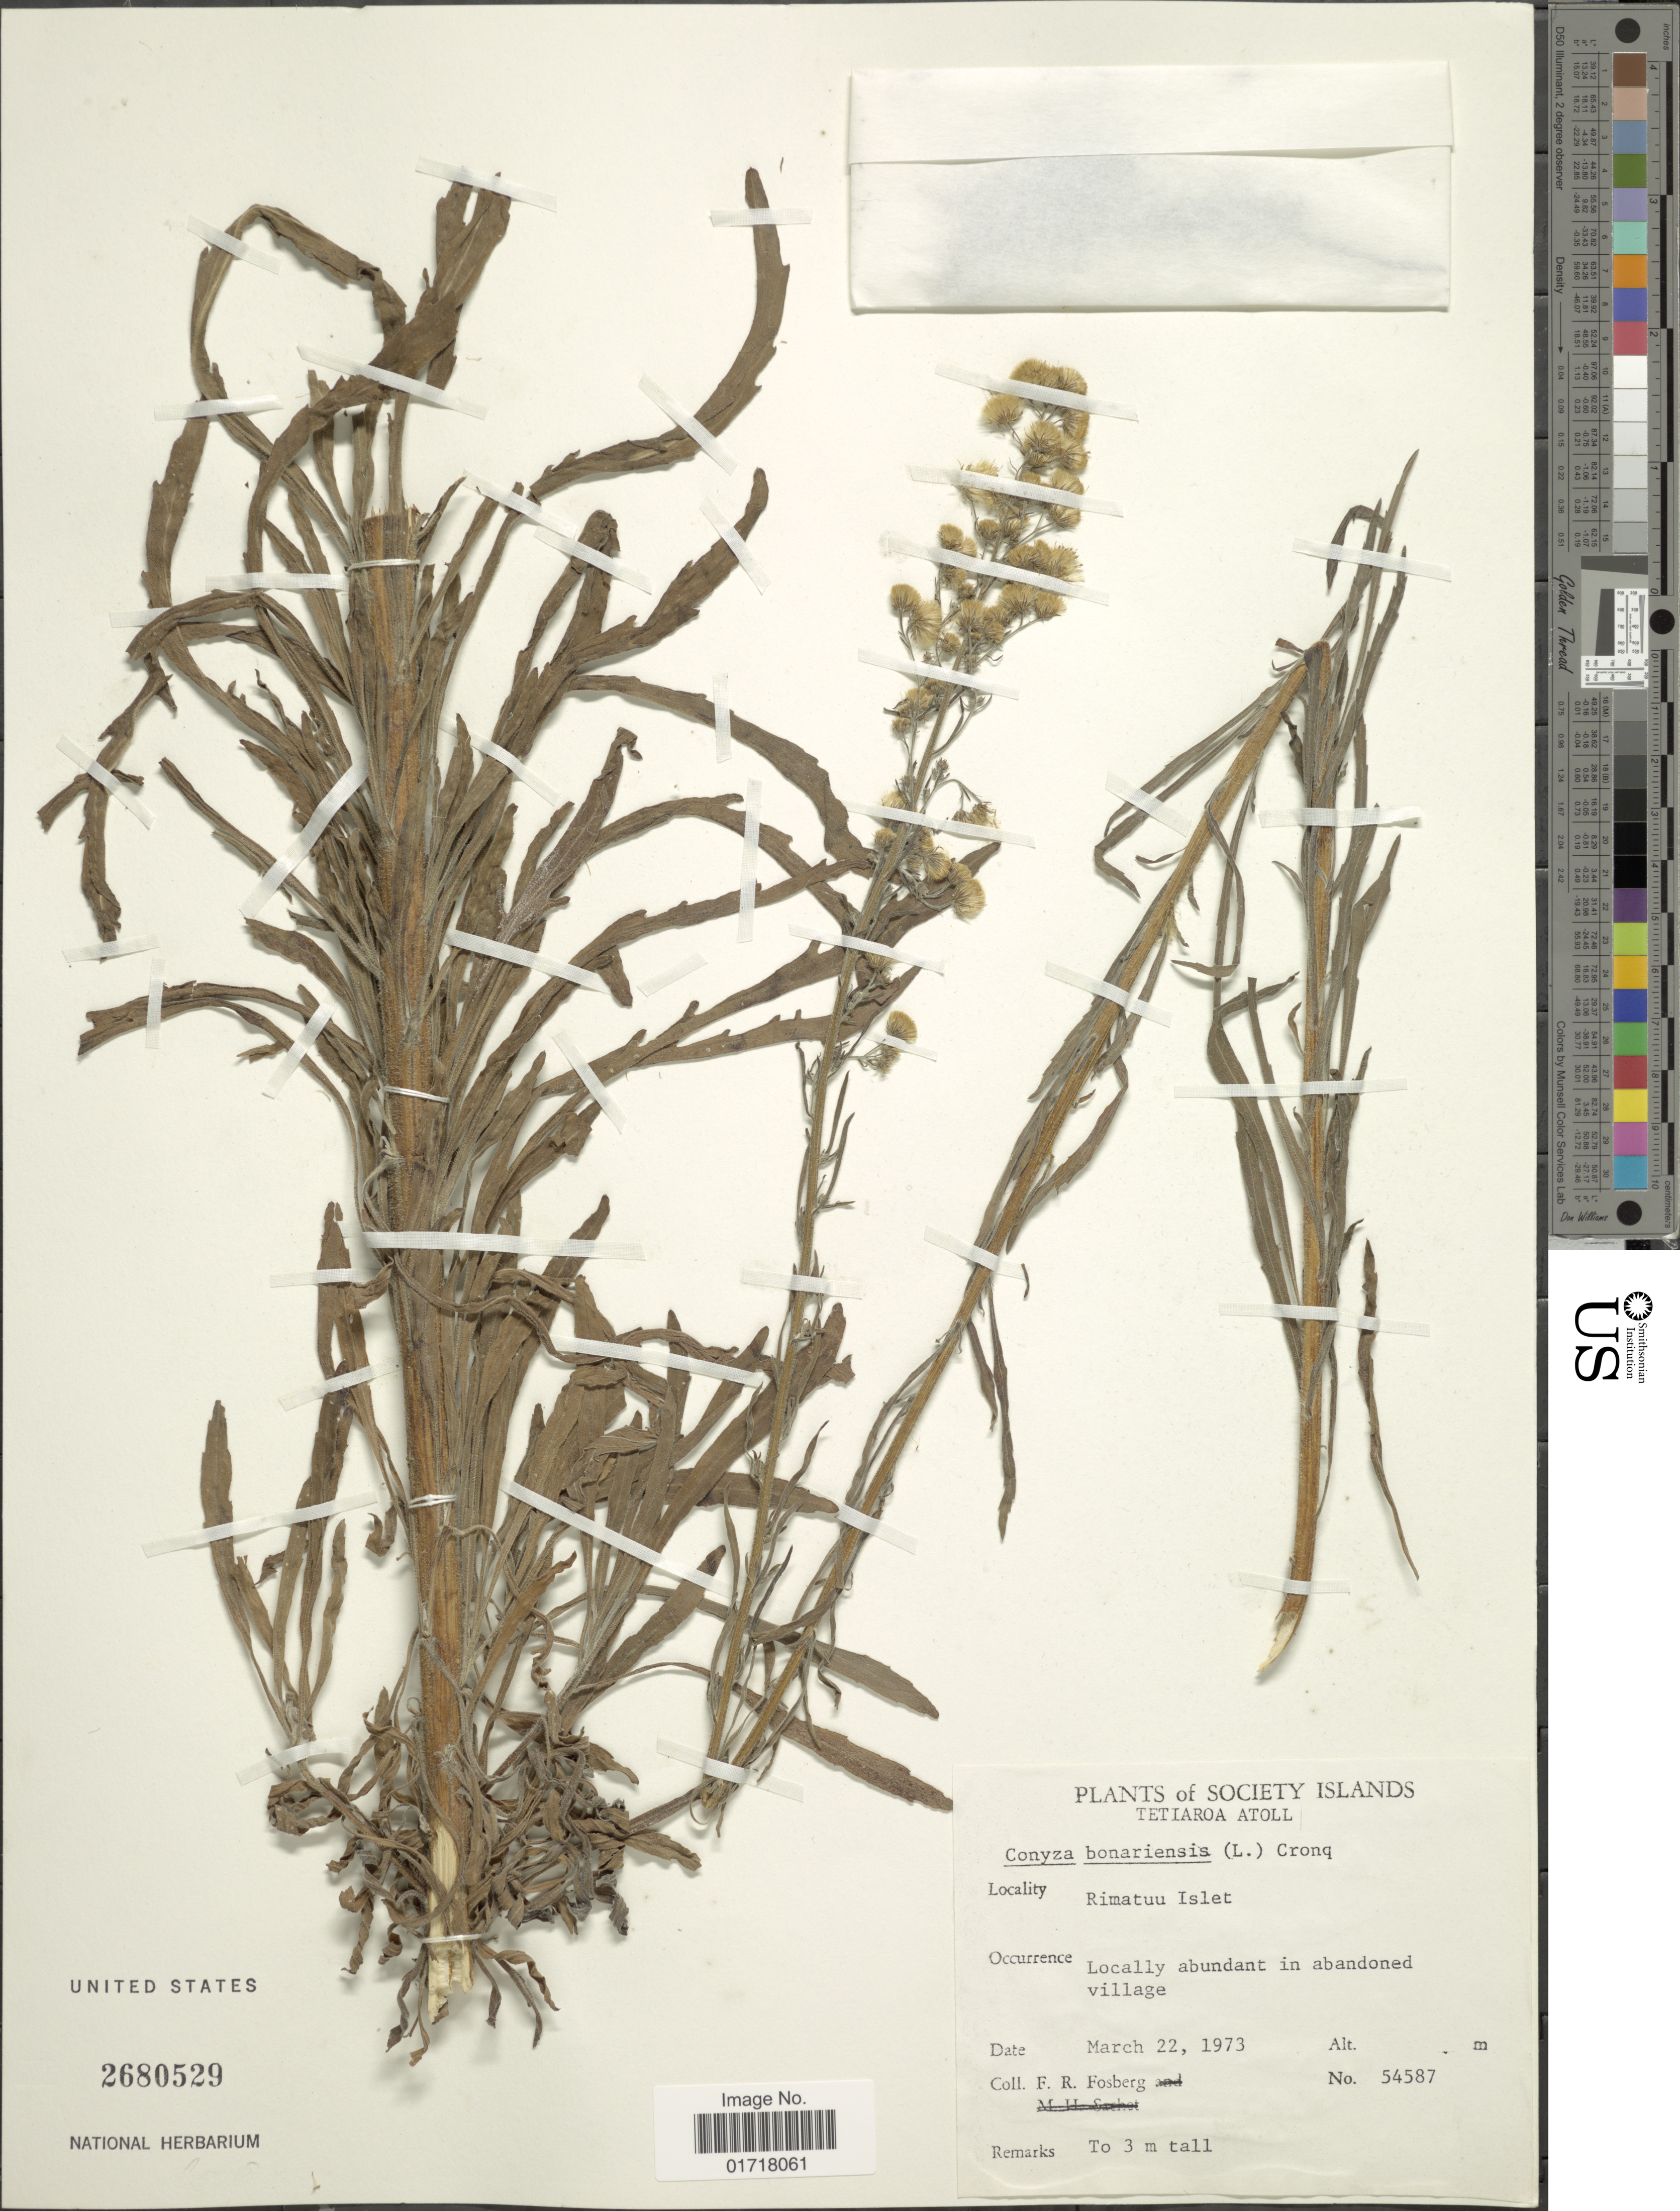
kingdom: Plantae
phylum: Tracheophyta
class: Magnoliopsida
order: Asterales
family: Asteraceae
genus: Erigeron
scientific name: Erigeron bonariensis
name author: L.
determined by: Wagner, W. L., (BOT), Smithsonian Institution - National Museum of Natural History (UNITED STATES)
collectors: F. R. Fosberg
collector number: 54587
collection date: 1973-03-22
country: French Polynesia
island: Tetiaroa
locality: Society Islands, Tetiaroa Atoll, Rimatuu Islet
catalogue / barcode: US 2680529